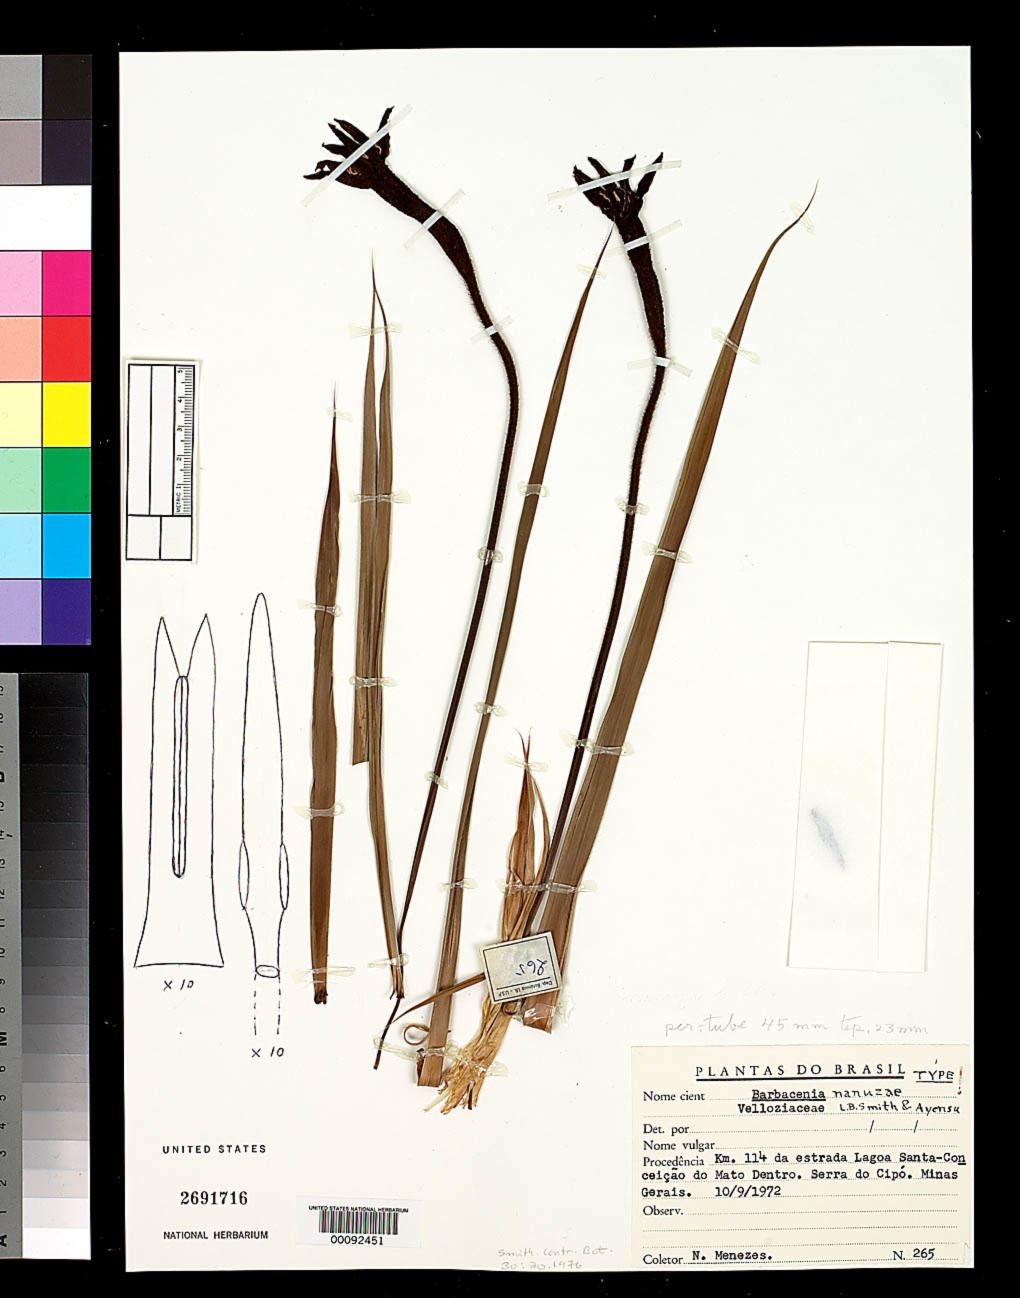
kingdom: Plantae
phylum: Tracheophyta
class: Liliopsida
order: Pandanales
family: Velloziaceae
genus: Barbacenia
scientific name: Barbacenia nanuzae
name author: L.B. Sm. & Ayensu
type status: Holotype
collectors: N. L. Menezes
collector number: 265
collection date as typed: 10 Sep 1972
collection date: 1972-09-10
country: Brazil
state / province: Minas Gerais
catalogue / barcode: US 2691716